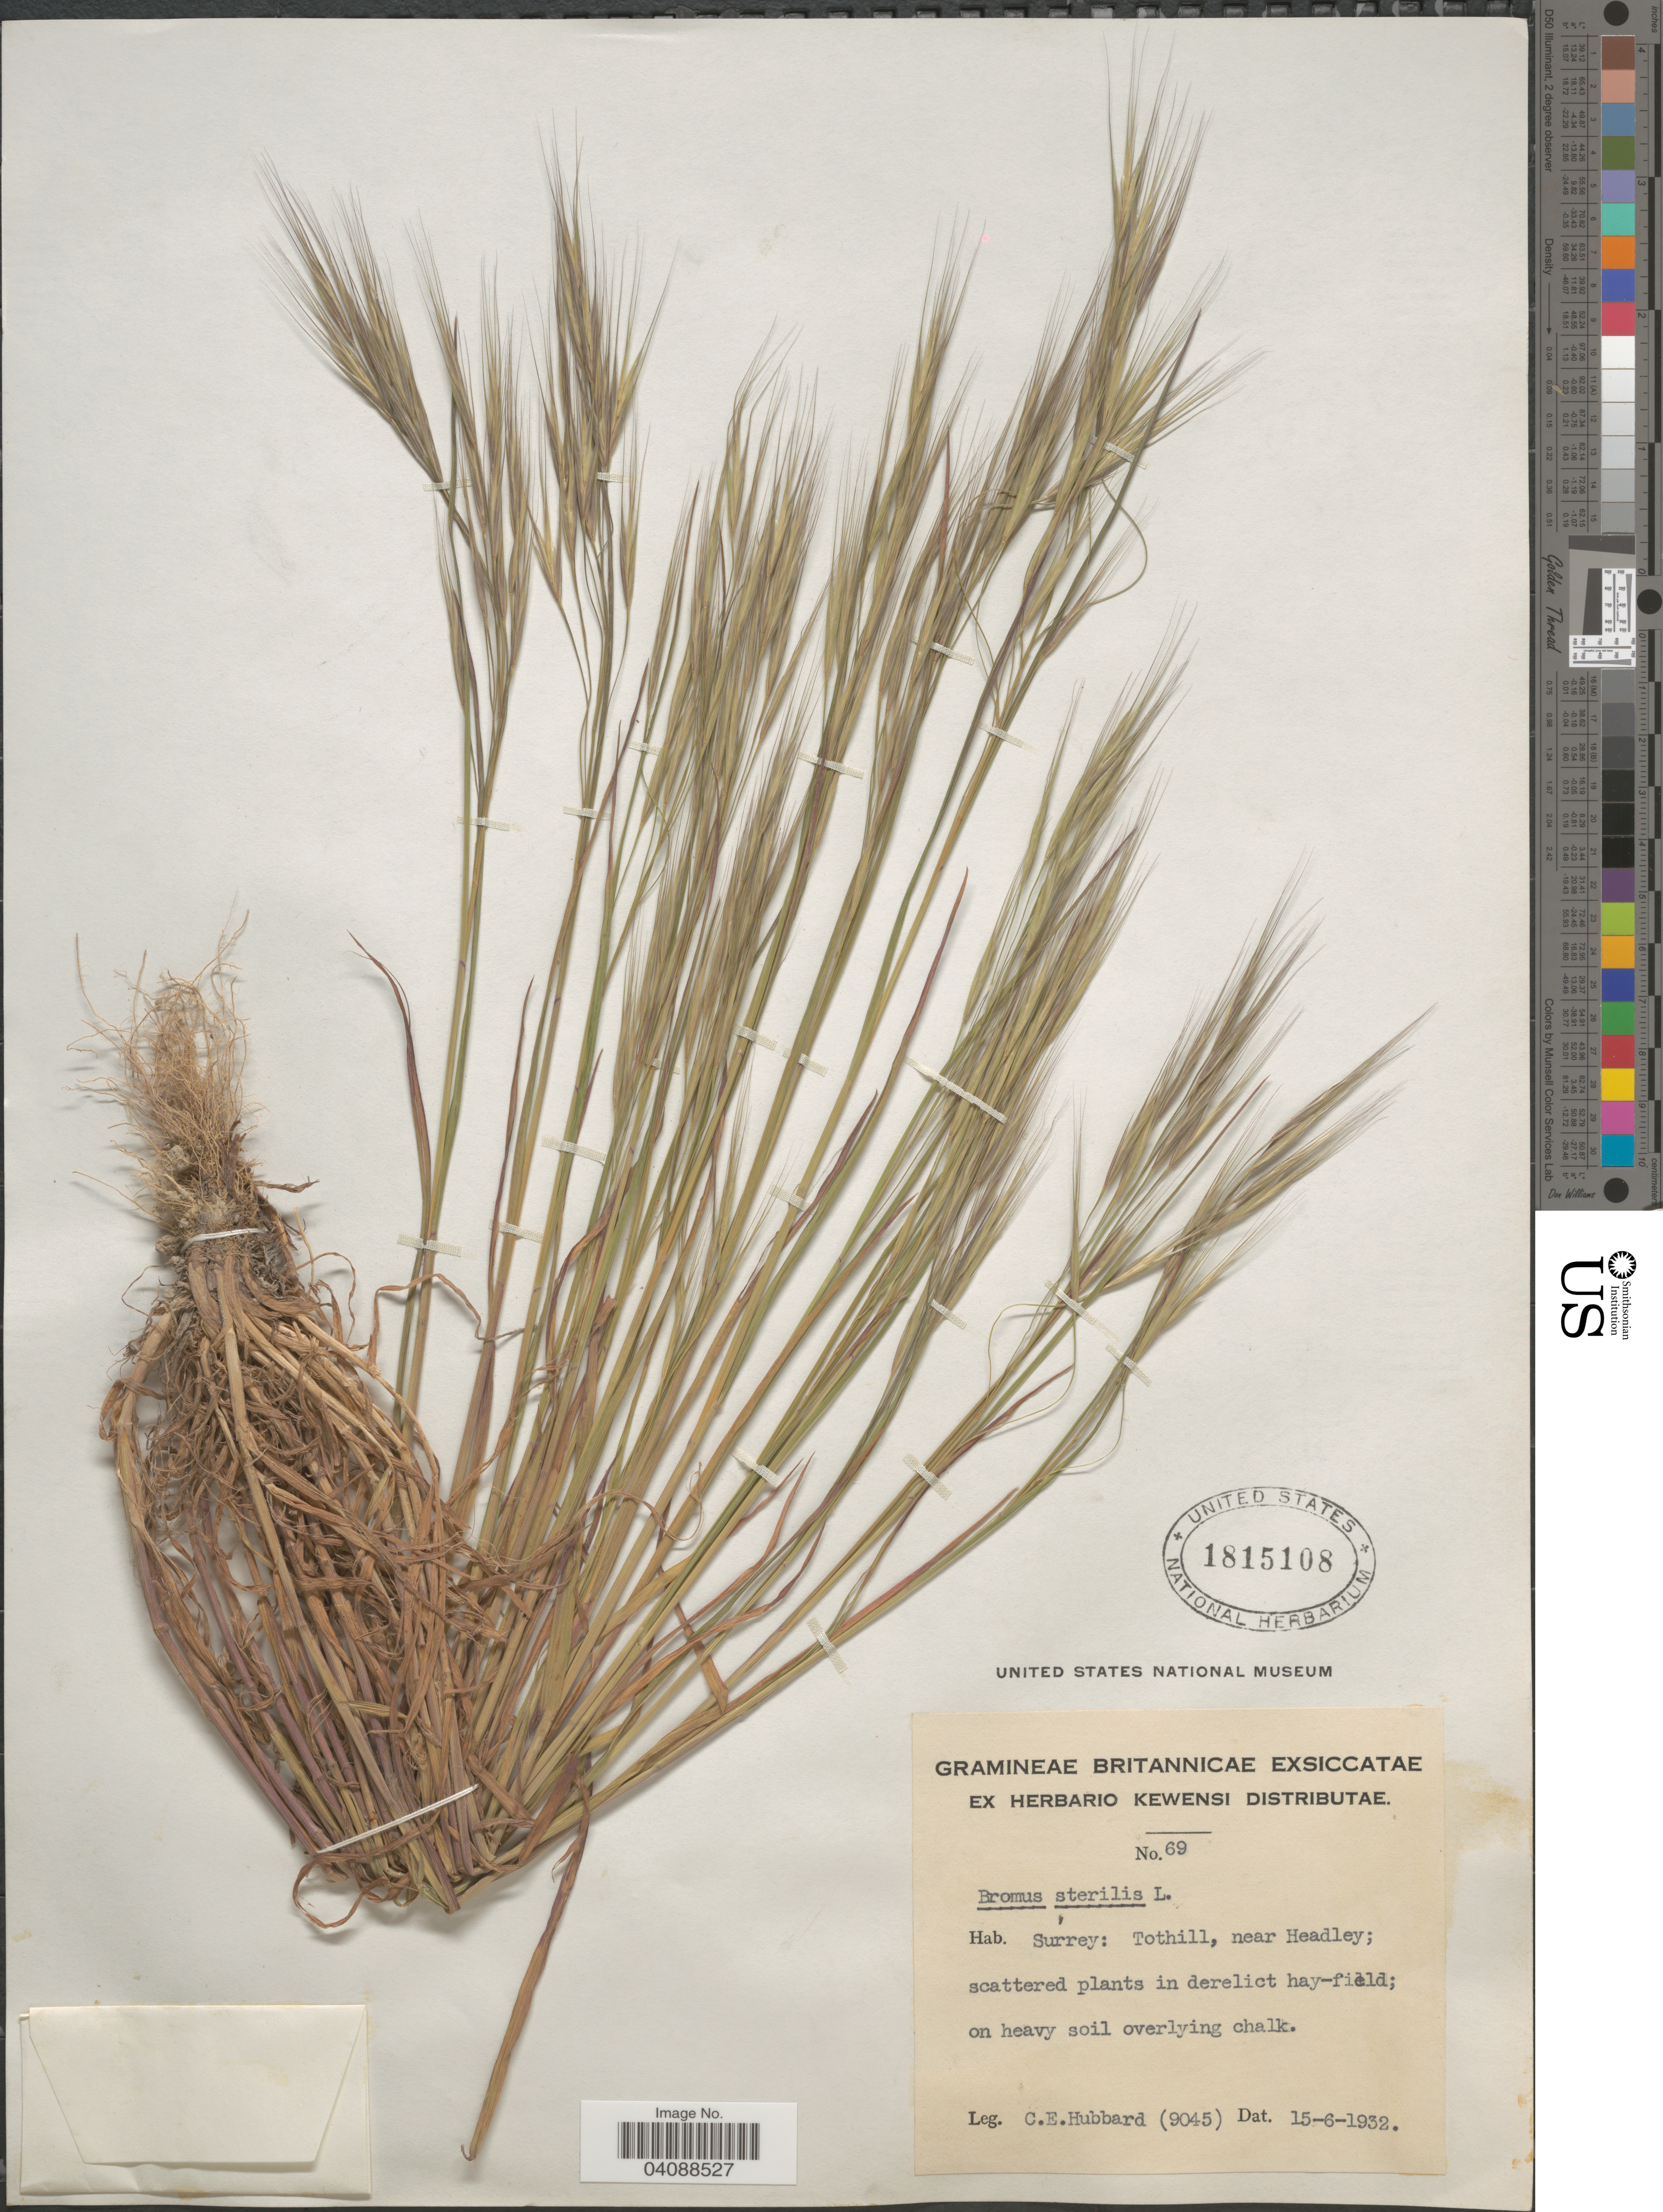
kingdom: Plantae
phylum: Tracheophyta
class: Liliopsida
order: Poales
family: Poaceae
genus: Bromus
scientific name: Bromus sterilis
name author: L.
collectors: C. E. Hubbard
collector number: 9045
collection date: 1932-06-15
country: United Kingdom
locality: Britannicae. Surrey: Tothill, near Headley.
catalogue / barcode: US 1815108